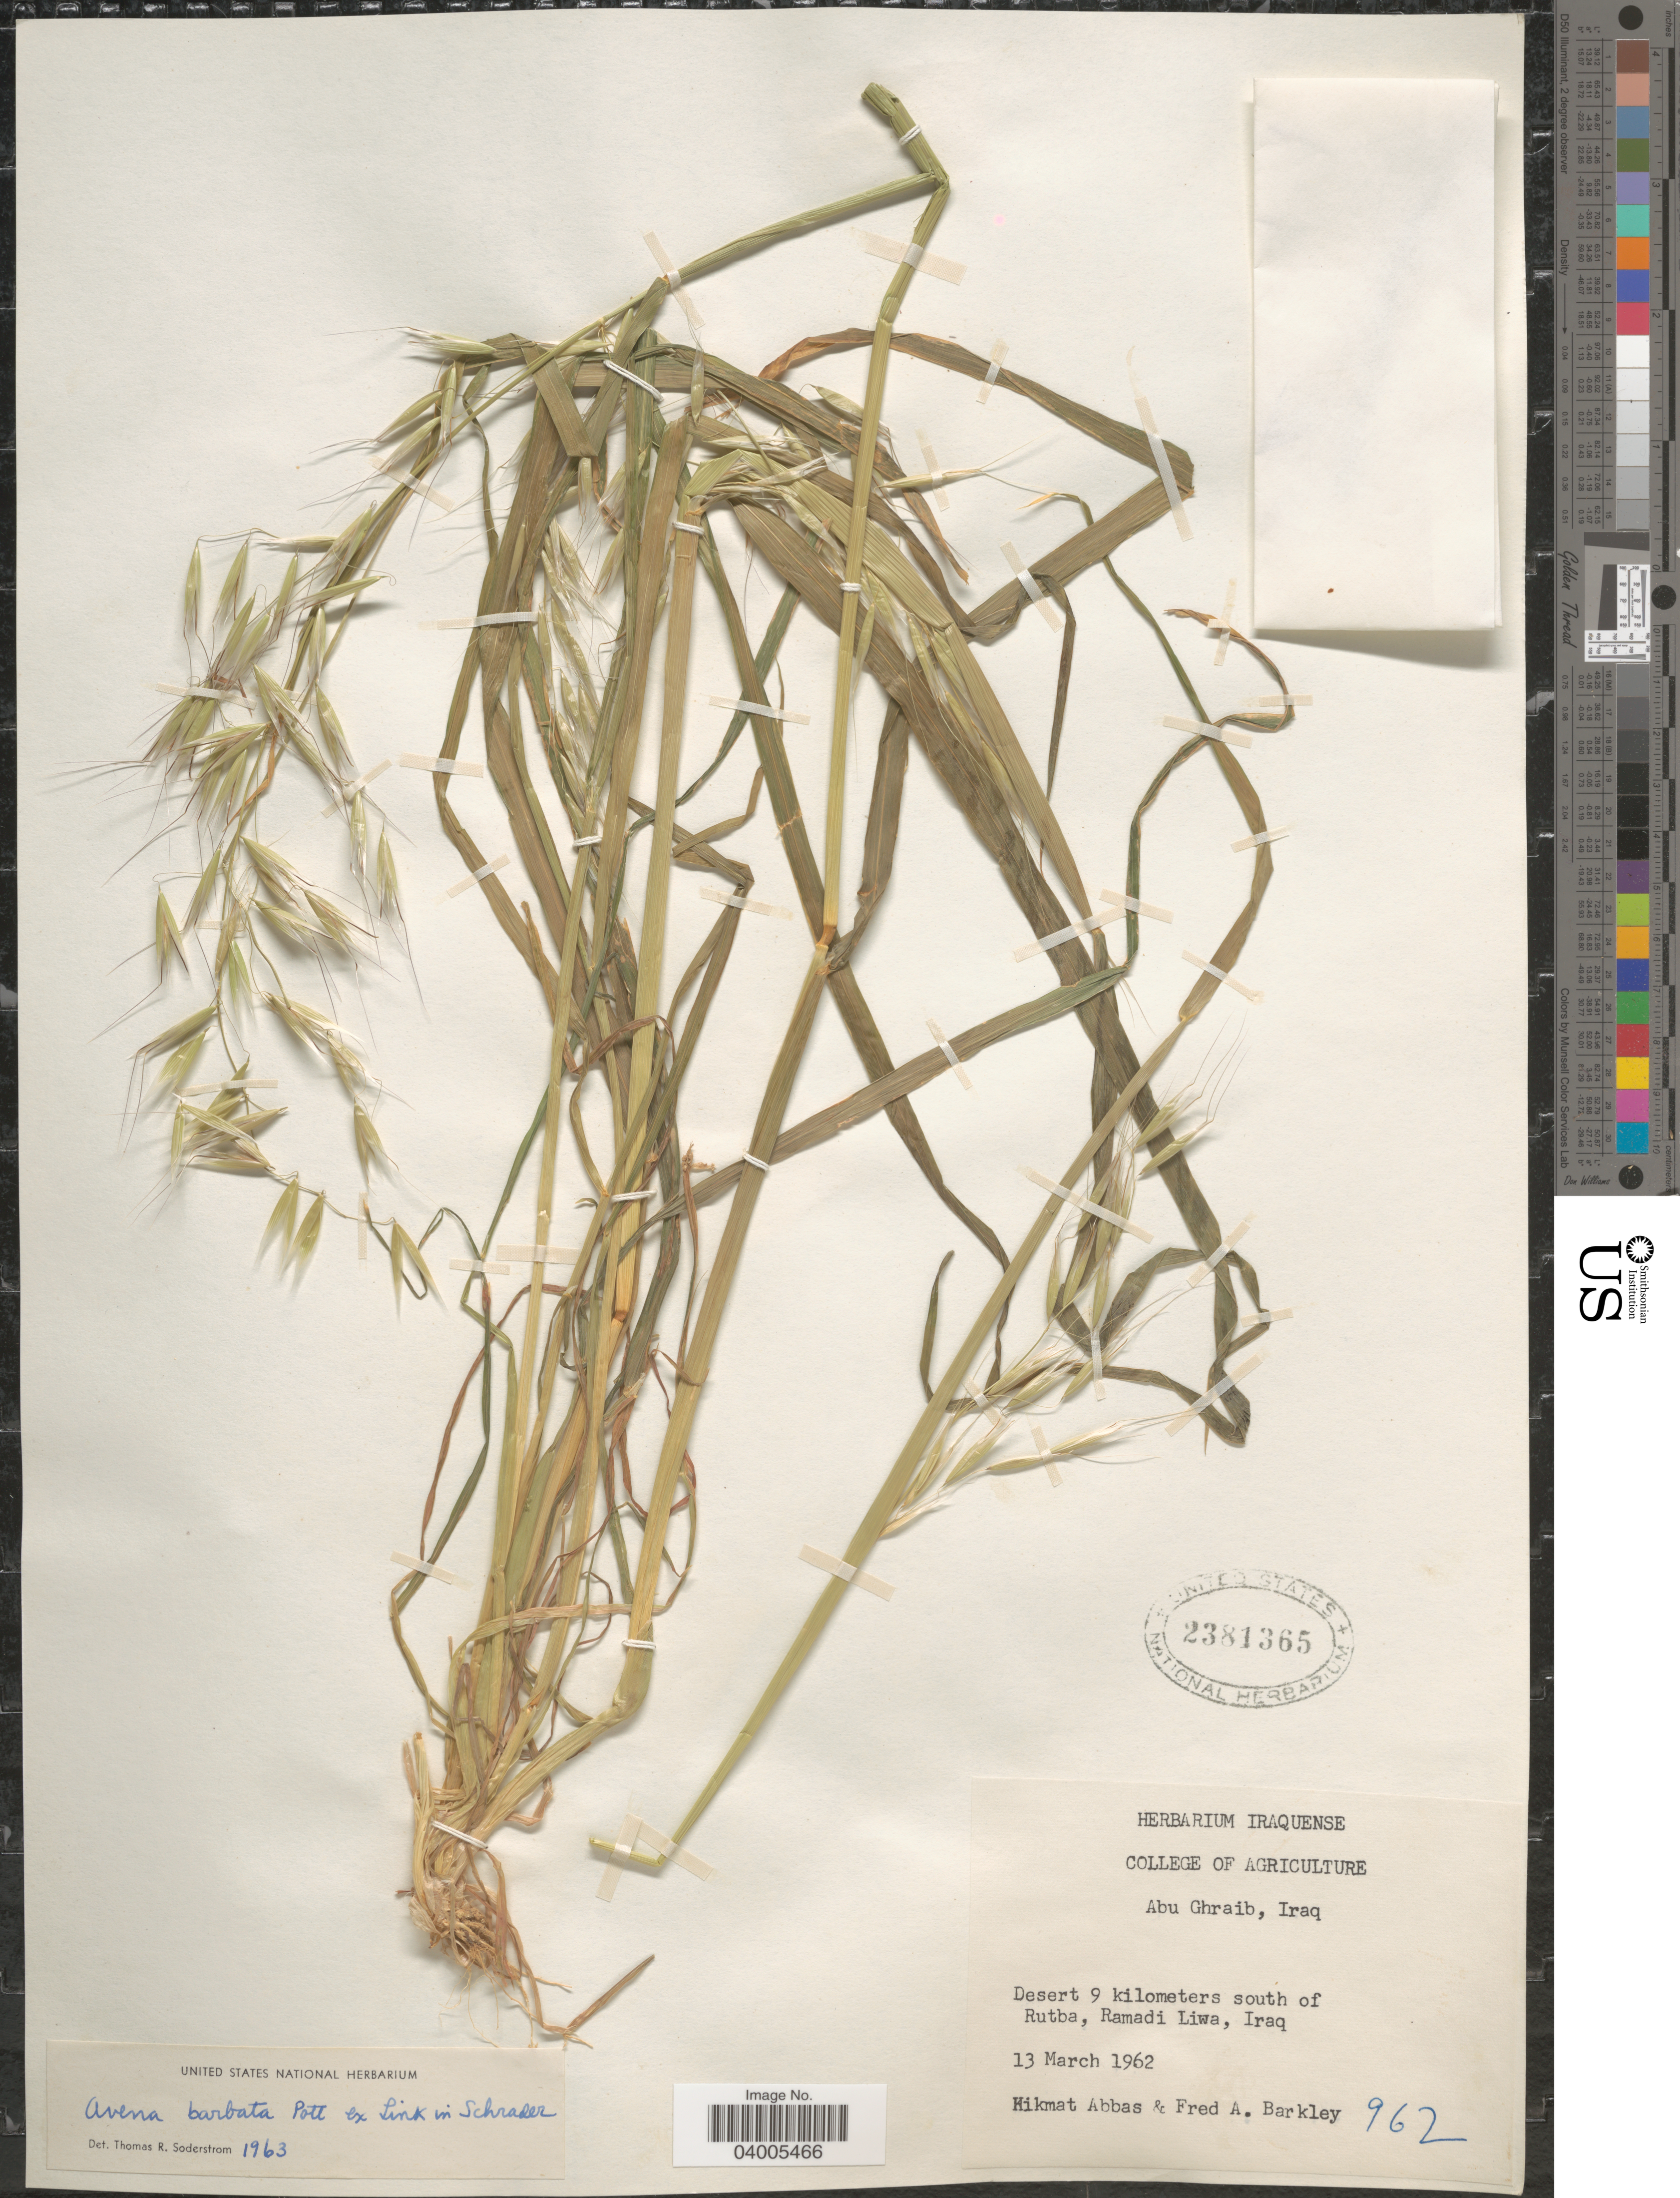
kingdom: Plantae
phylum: Tracheophyta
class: Liliopsida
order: Poales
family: Poaceae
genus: Avena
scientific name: Avena barbata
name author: Pott ex Link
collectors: H. Abbas & F. A. Barkley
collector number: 962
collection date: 1962-03-13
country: Iraq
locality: Desert 9 kilometers south of Rutba, Ramadi Liwa.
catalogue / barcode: US 2381365